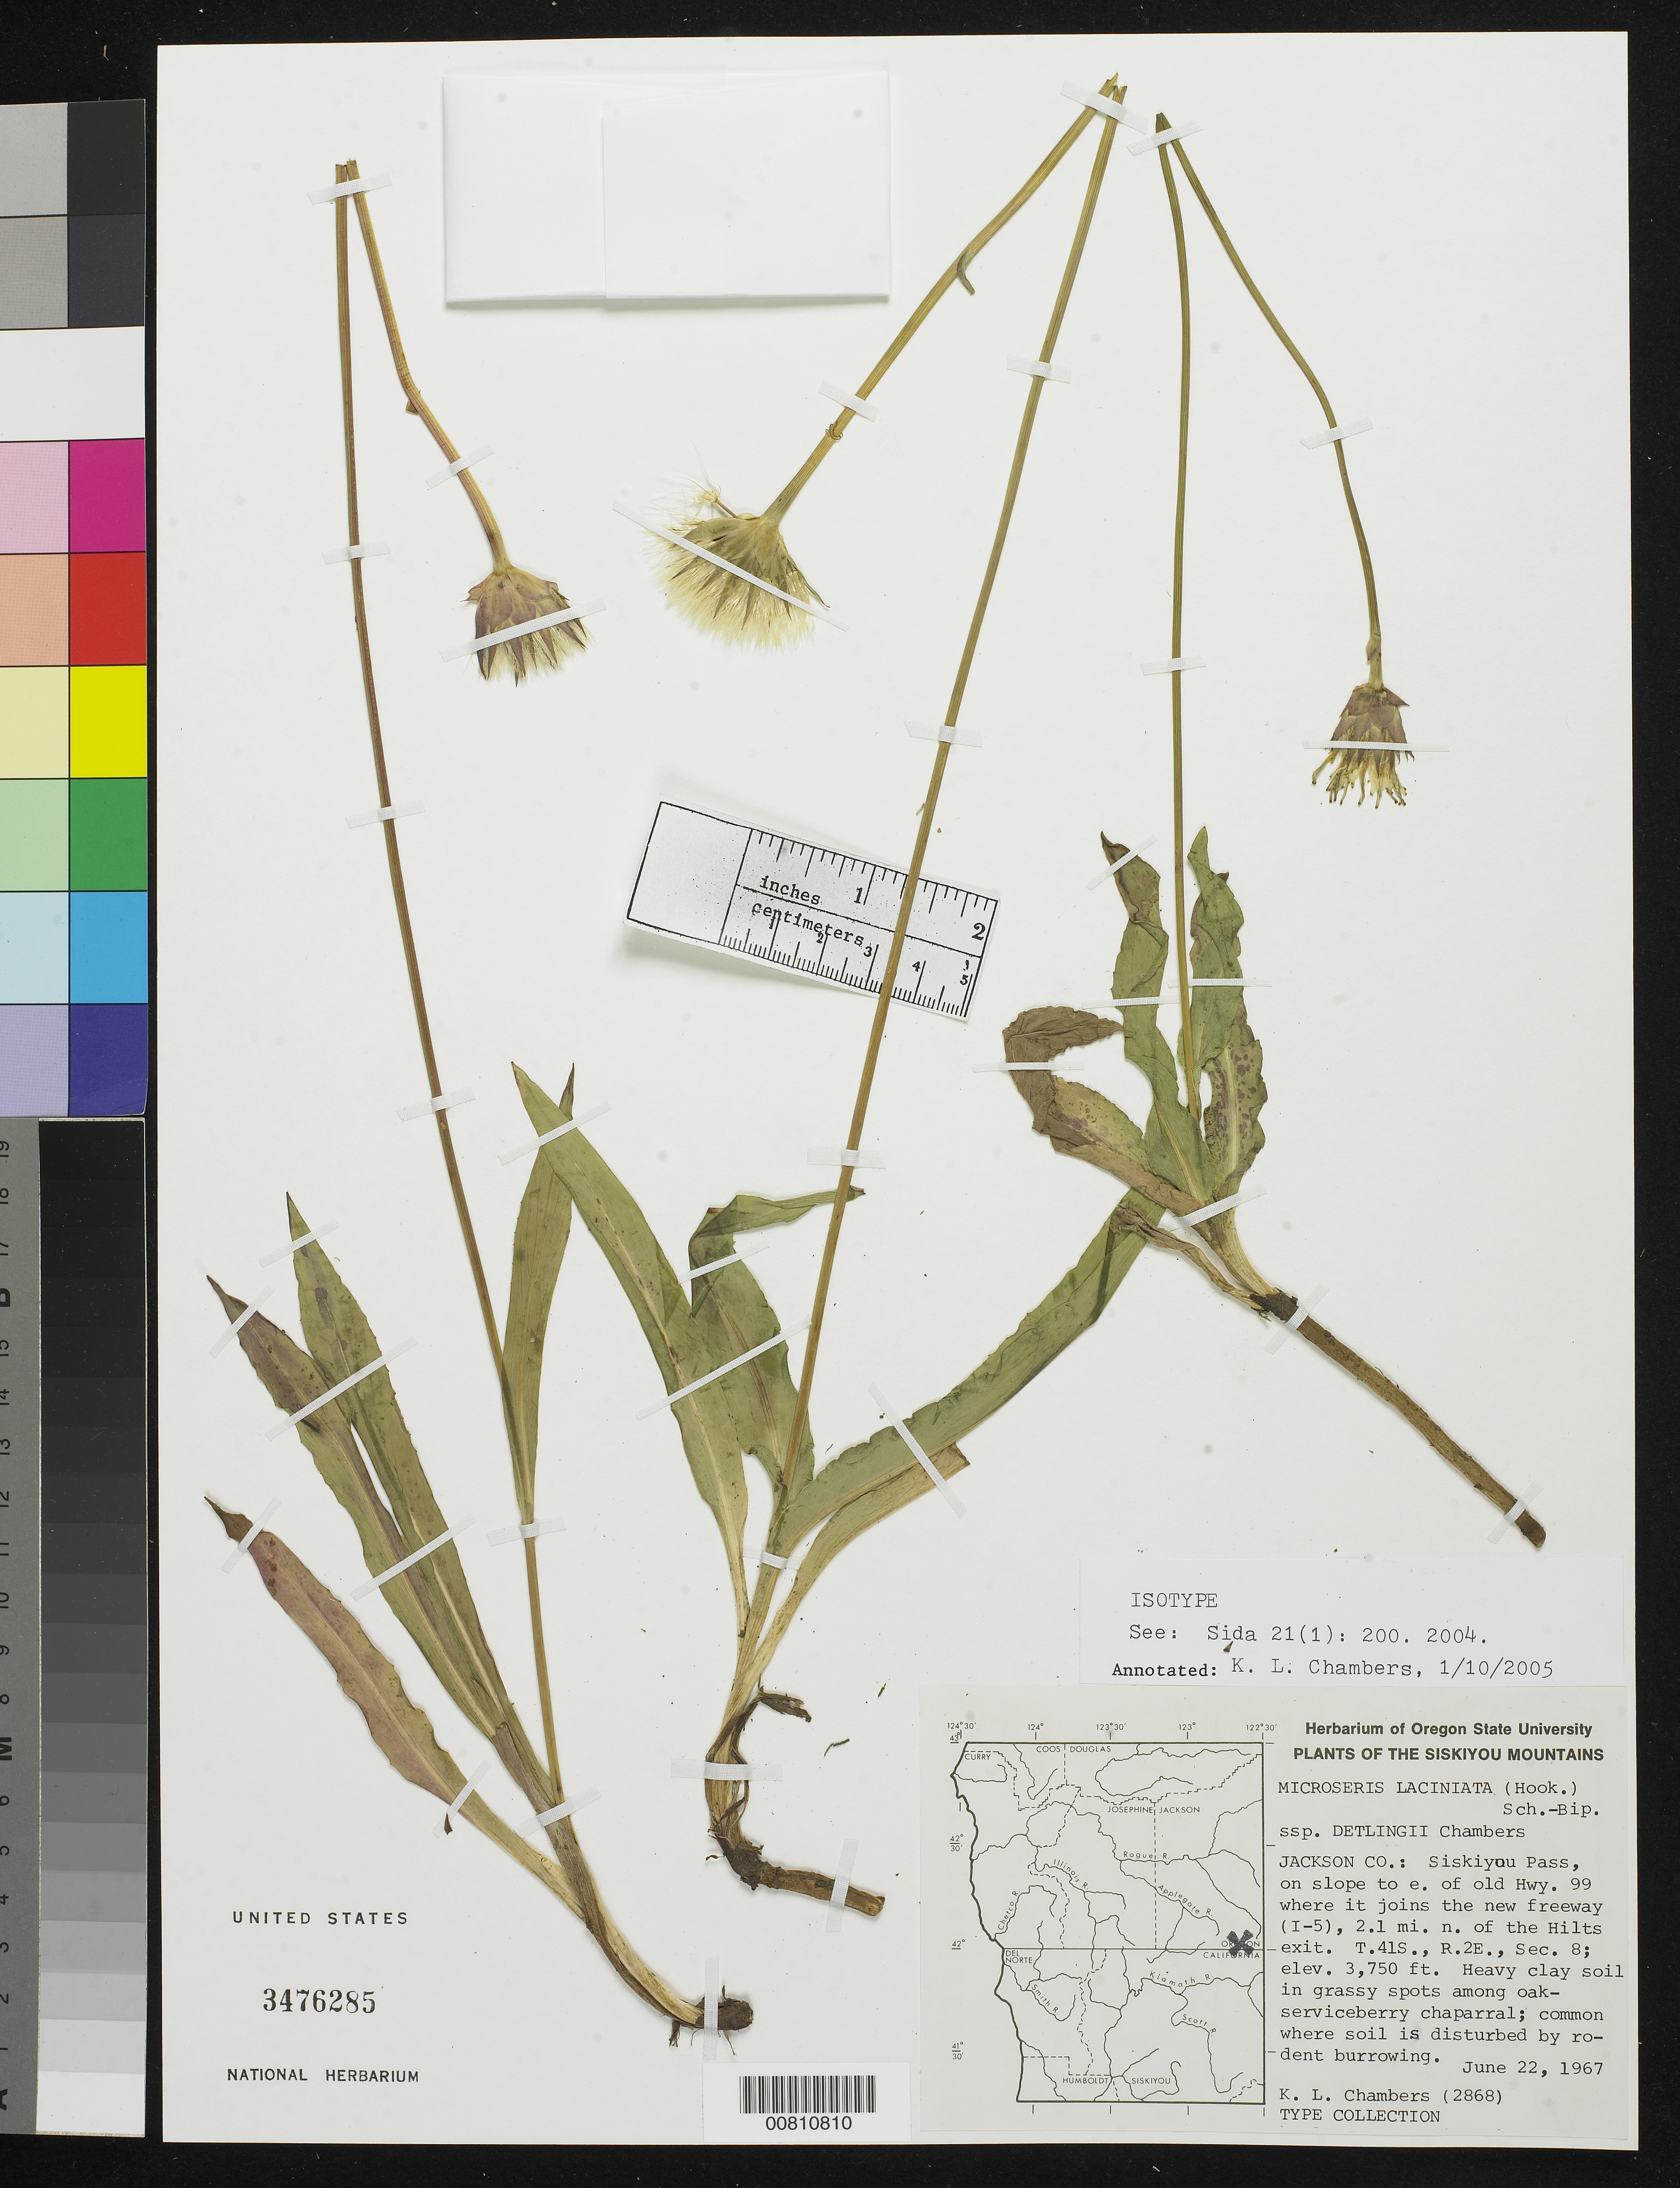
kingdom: Plantae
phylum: Tracheophyta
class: Magnoliopsida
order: Asterales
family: Asteraceae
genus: Microseris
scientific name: Microseris laciniata subsp. detlingii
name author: K.L. Chambers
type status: Isotype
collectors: K. L. Chambers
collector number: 2868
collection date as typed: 22 Jun 1967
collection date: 1967-06-22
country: United States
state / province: Oregon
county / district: Jackson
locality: Jackson Co.: Siskiyou Pass, on slope to E. of old Hwy. 99 where it joins the new freeway (I-6), 2.1 mi. N of the Hilts exit.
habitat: Heavy clay soil in grassy spots among oak-serviceberry chaparral; common where soil is disturbed by rodent burrowing.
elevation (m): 1143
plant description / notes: Holotype at OSC.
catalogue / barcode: US 3476285